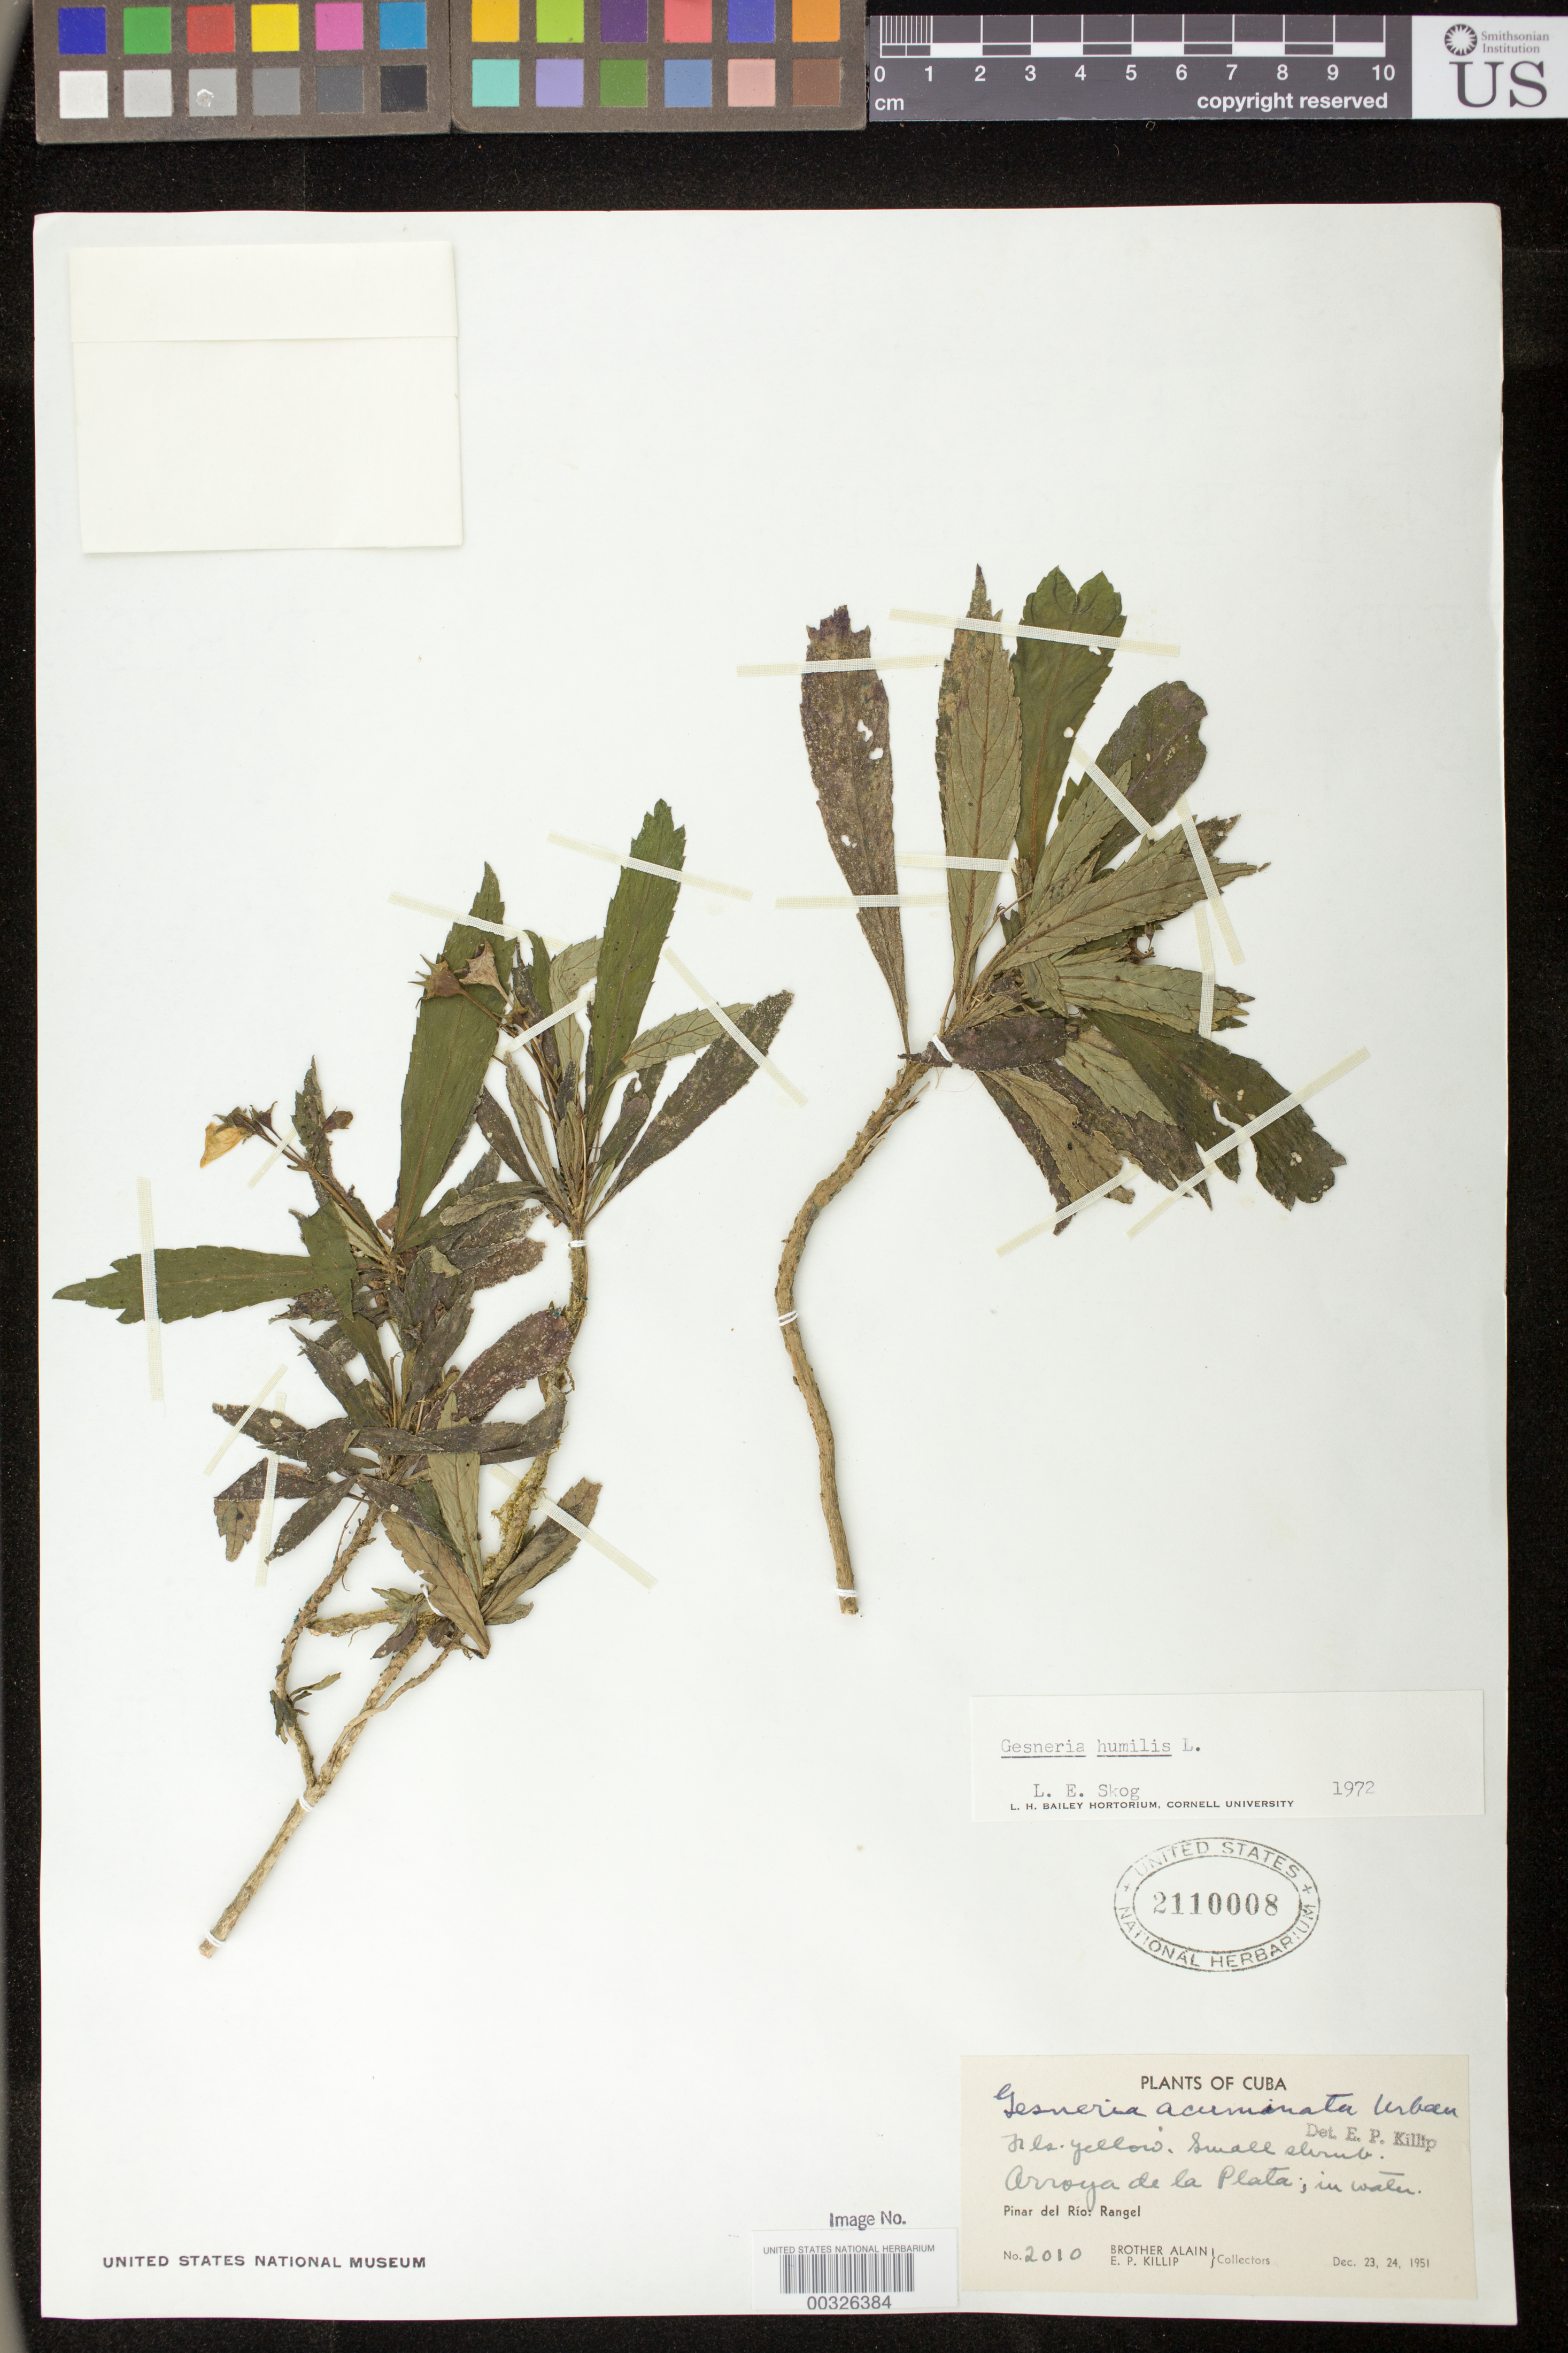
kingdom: Plantae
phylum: Tracheophyta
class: Magnoliopsida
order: Lamiales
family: Gesneriaceae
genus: Gesneria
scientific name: Gesneria humilis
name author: L.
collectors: A. H. Liogier & E. P. Killip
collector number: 2010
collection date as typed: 23-24 Dec 1951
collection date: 1951-12-23/1951-12-24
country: Cuba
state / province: Pinar del Rio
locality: Rangel, Arroyo de la Plata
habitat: In water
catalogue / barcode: US 2110008